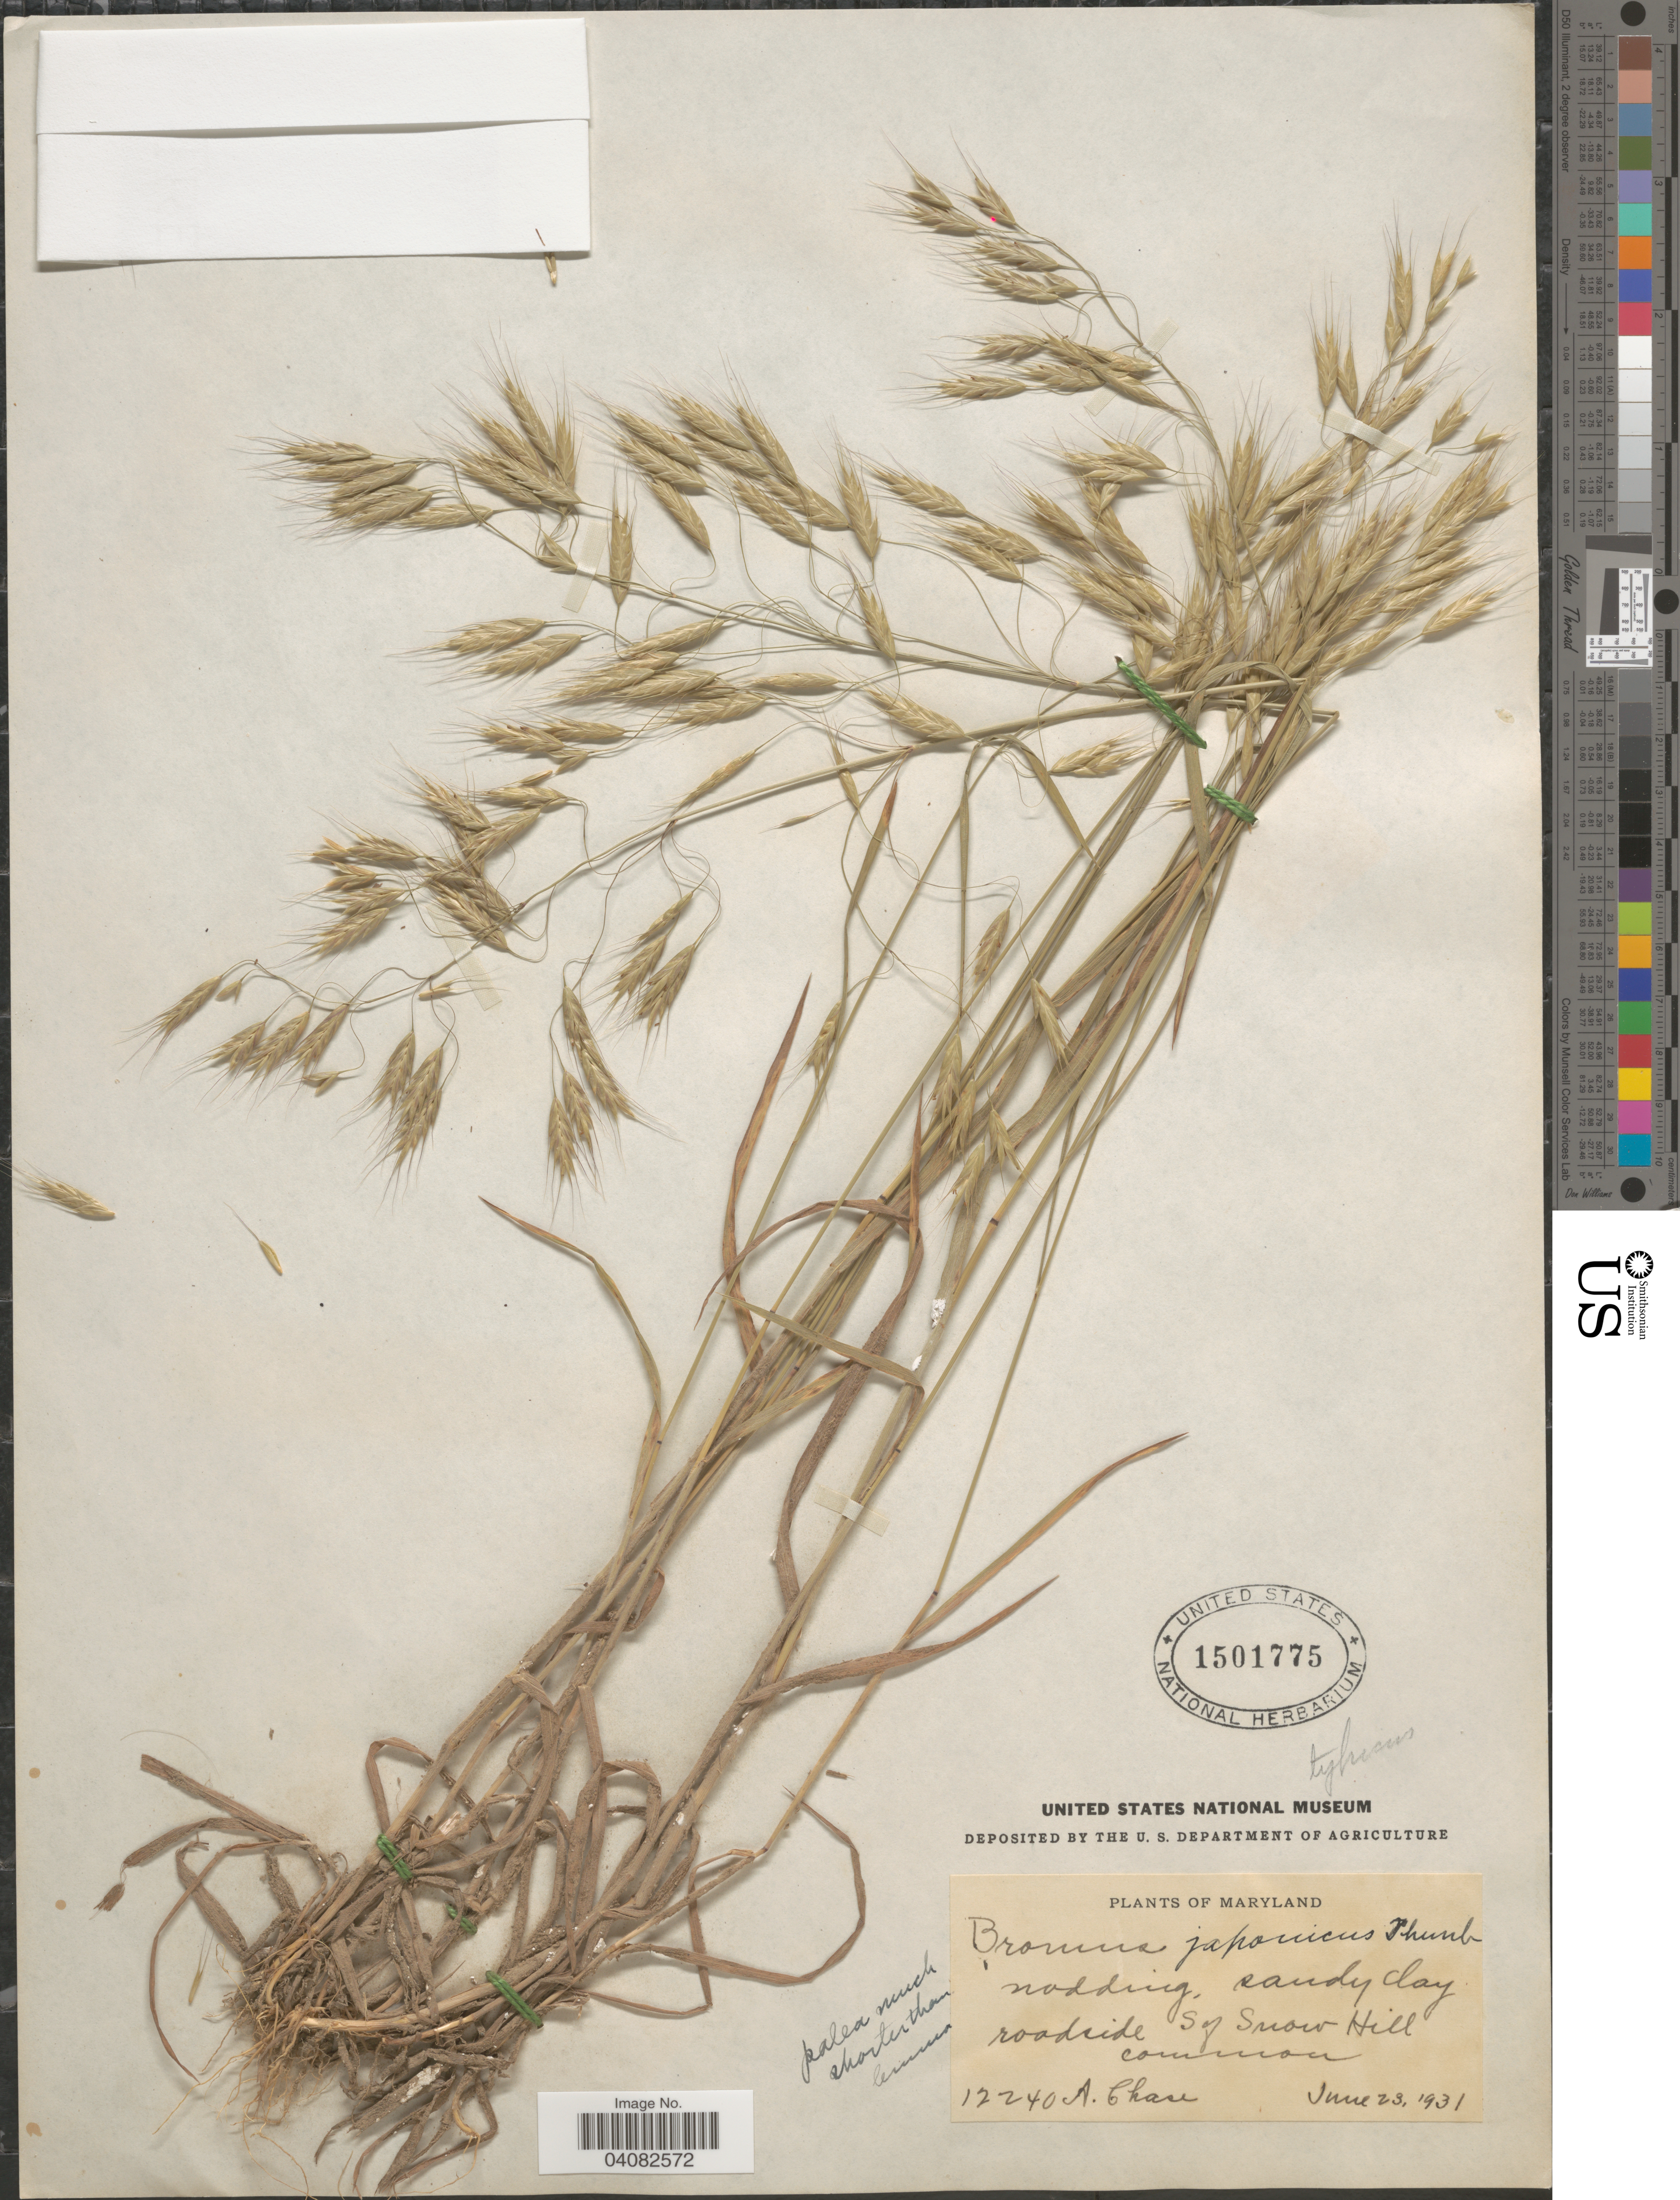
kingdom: Plantae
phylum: Tracheophyta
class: Liliopsida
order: Poales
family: Poaceae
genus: Bromus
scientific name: Bromus japonicus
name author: Houtt.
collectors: A. Chase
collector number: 12240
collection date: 1931-06-23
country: United States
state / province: Maryland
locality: Nodding, sandy clay roadside S of Snow Hill.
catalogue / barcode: US 1501775